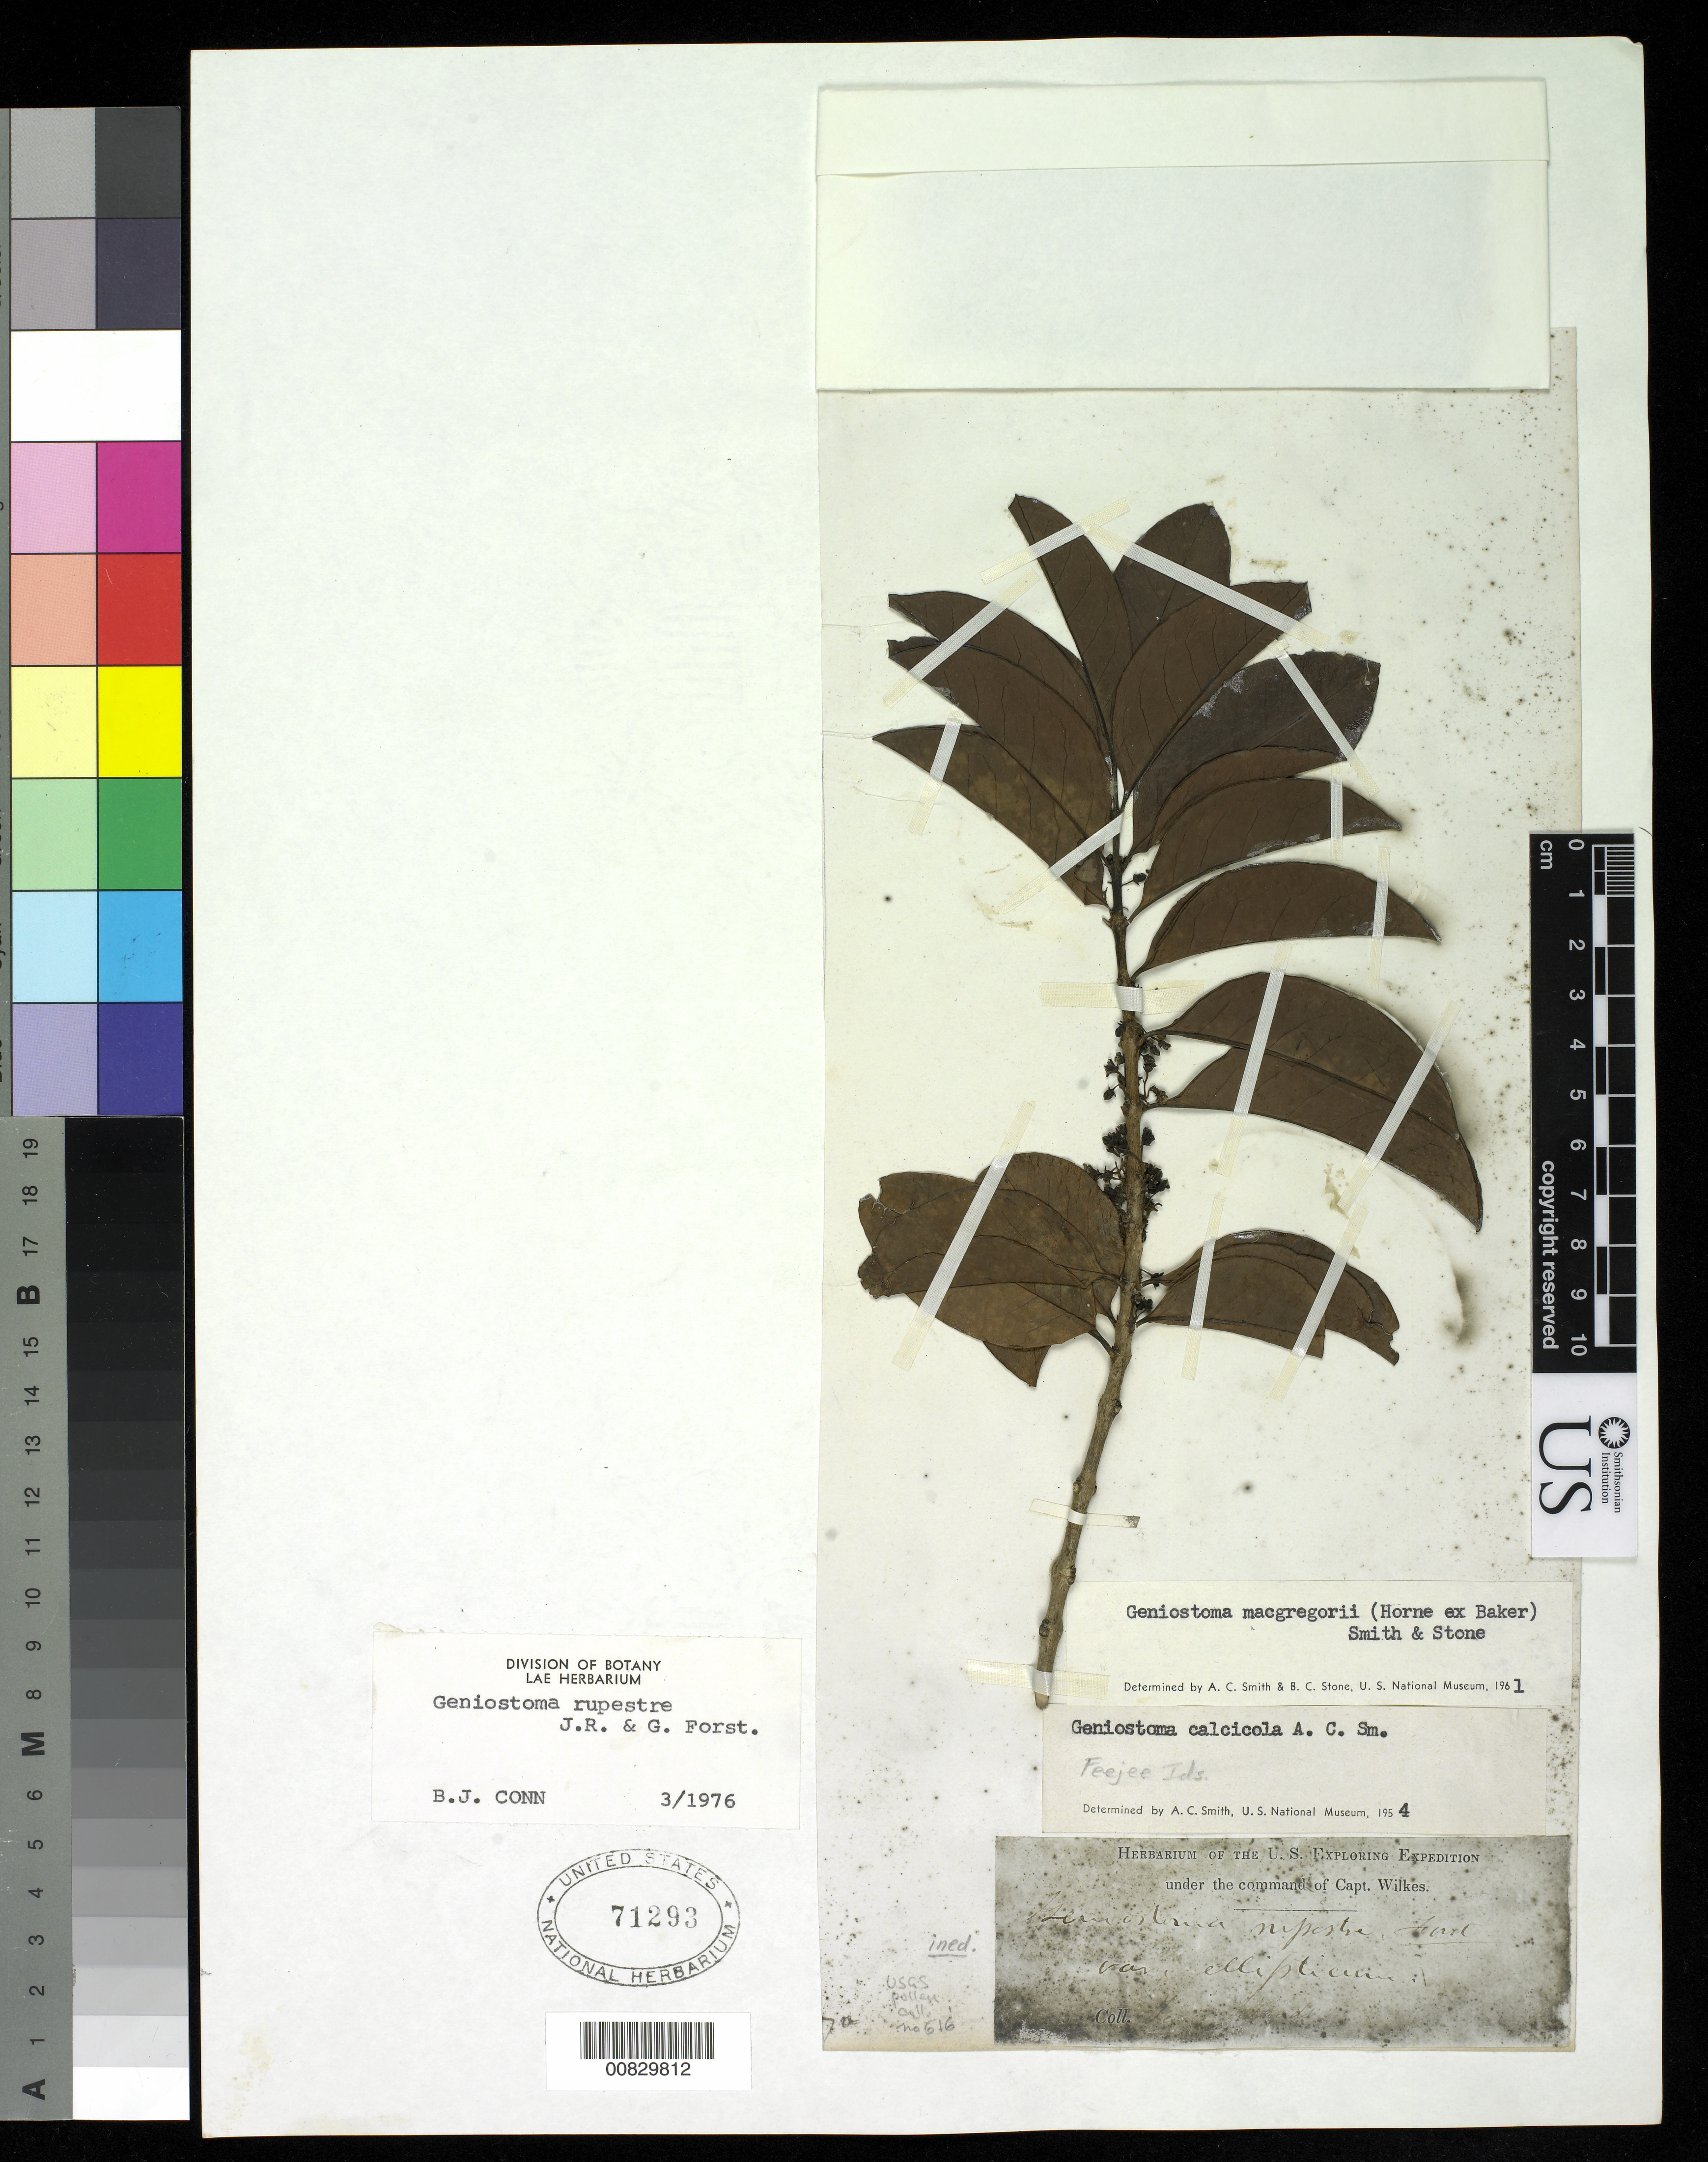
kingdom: Plantae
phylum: Tracheophyta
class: Magnoliopsida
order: Gentianales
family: Loganiaceae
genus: Geniostoma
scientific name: Geniostoma rupestre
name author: J.R. Forst. & G. Forst.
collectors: Wilkes Explor. Exped.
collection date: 1838/1842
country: Fiji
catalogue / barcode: US 71293